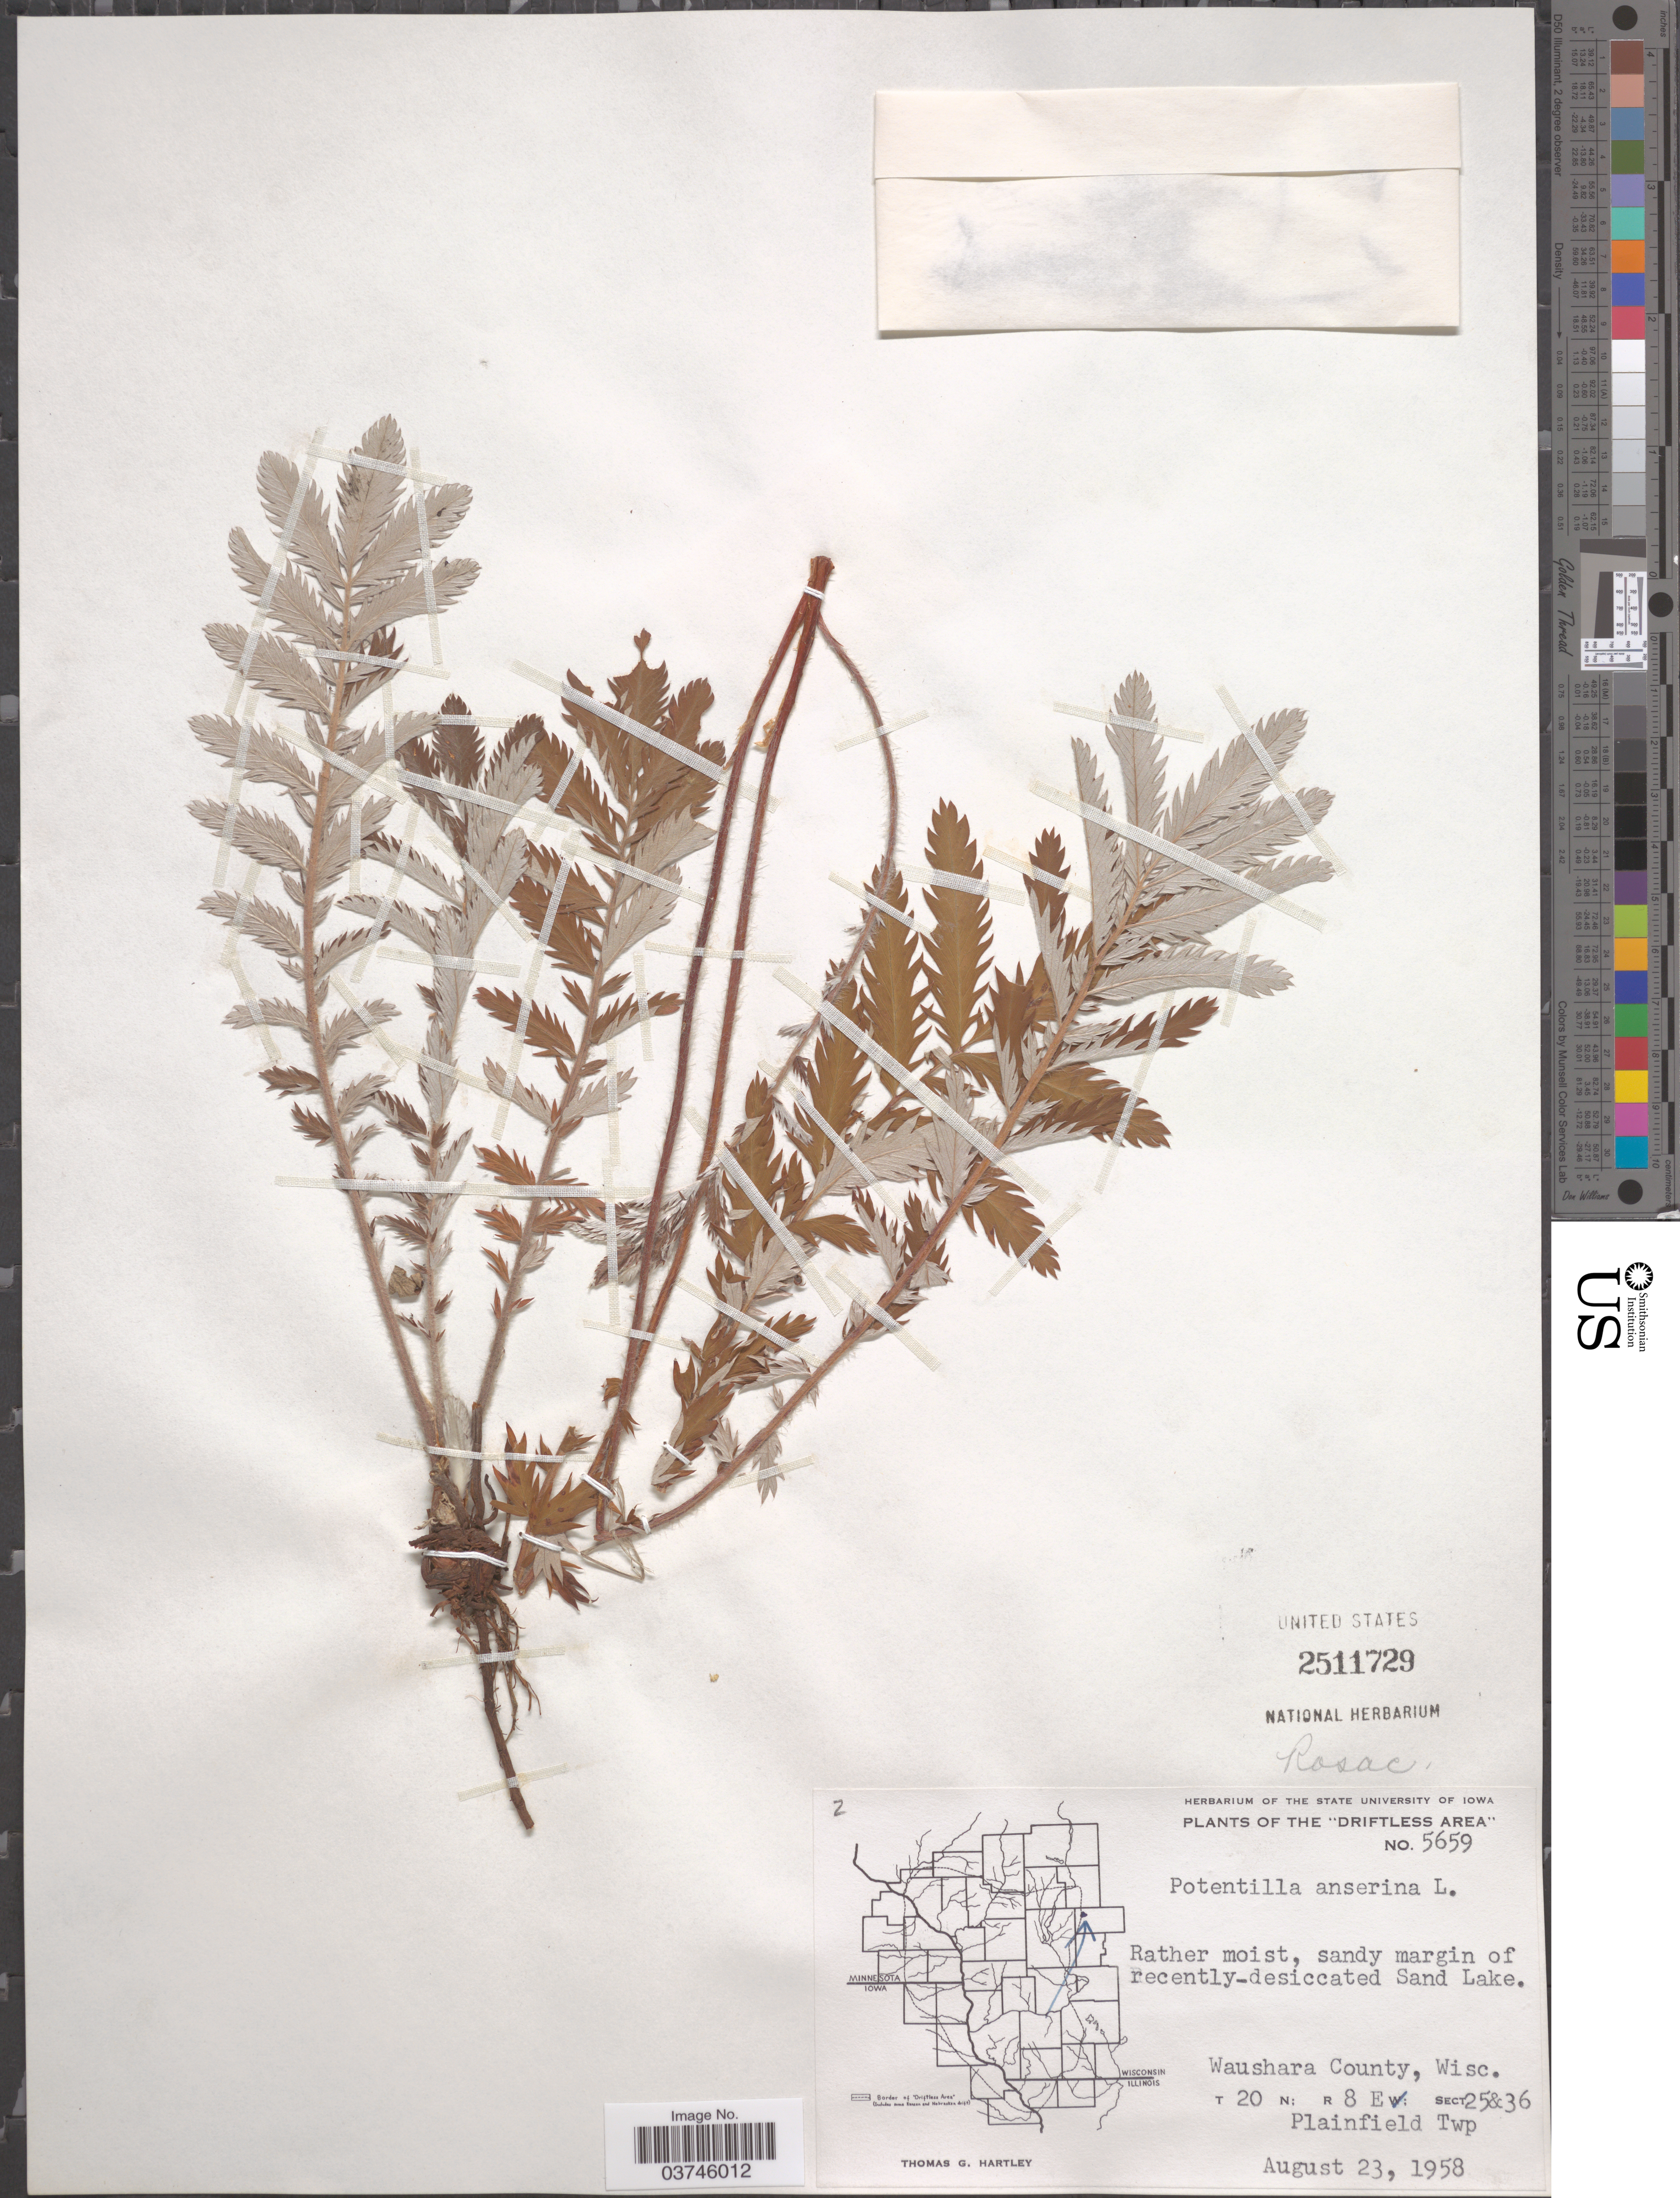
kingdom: Plantae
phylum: Tracheophyta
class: Magnoliopsida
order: Rosales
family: Rosaceae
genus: Argentina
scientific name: Argentina anserina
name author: (L.) Rydb.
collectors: T. G. Hartley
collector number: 5659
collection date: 1958-08-23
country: United States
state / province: Wisconsin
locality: The "Driftless Area". Sand Lake. Waushara County. T 20 N; R 8 E; Sect 25 & 36. Plainfield Twp.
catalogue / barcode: US 2511729